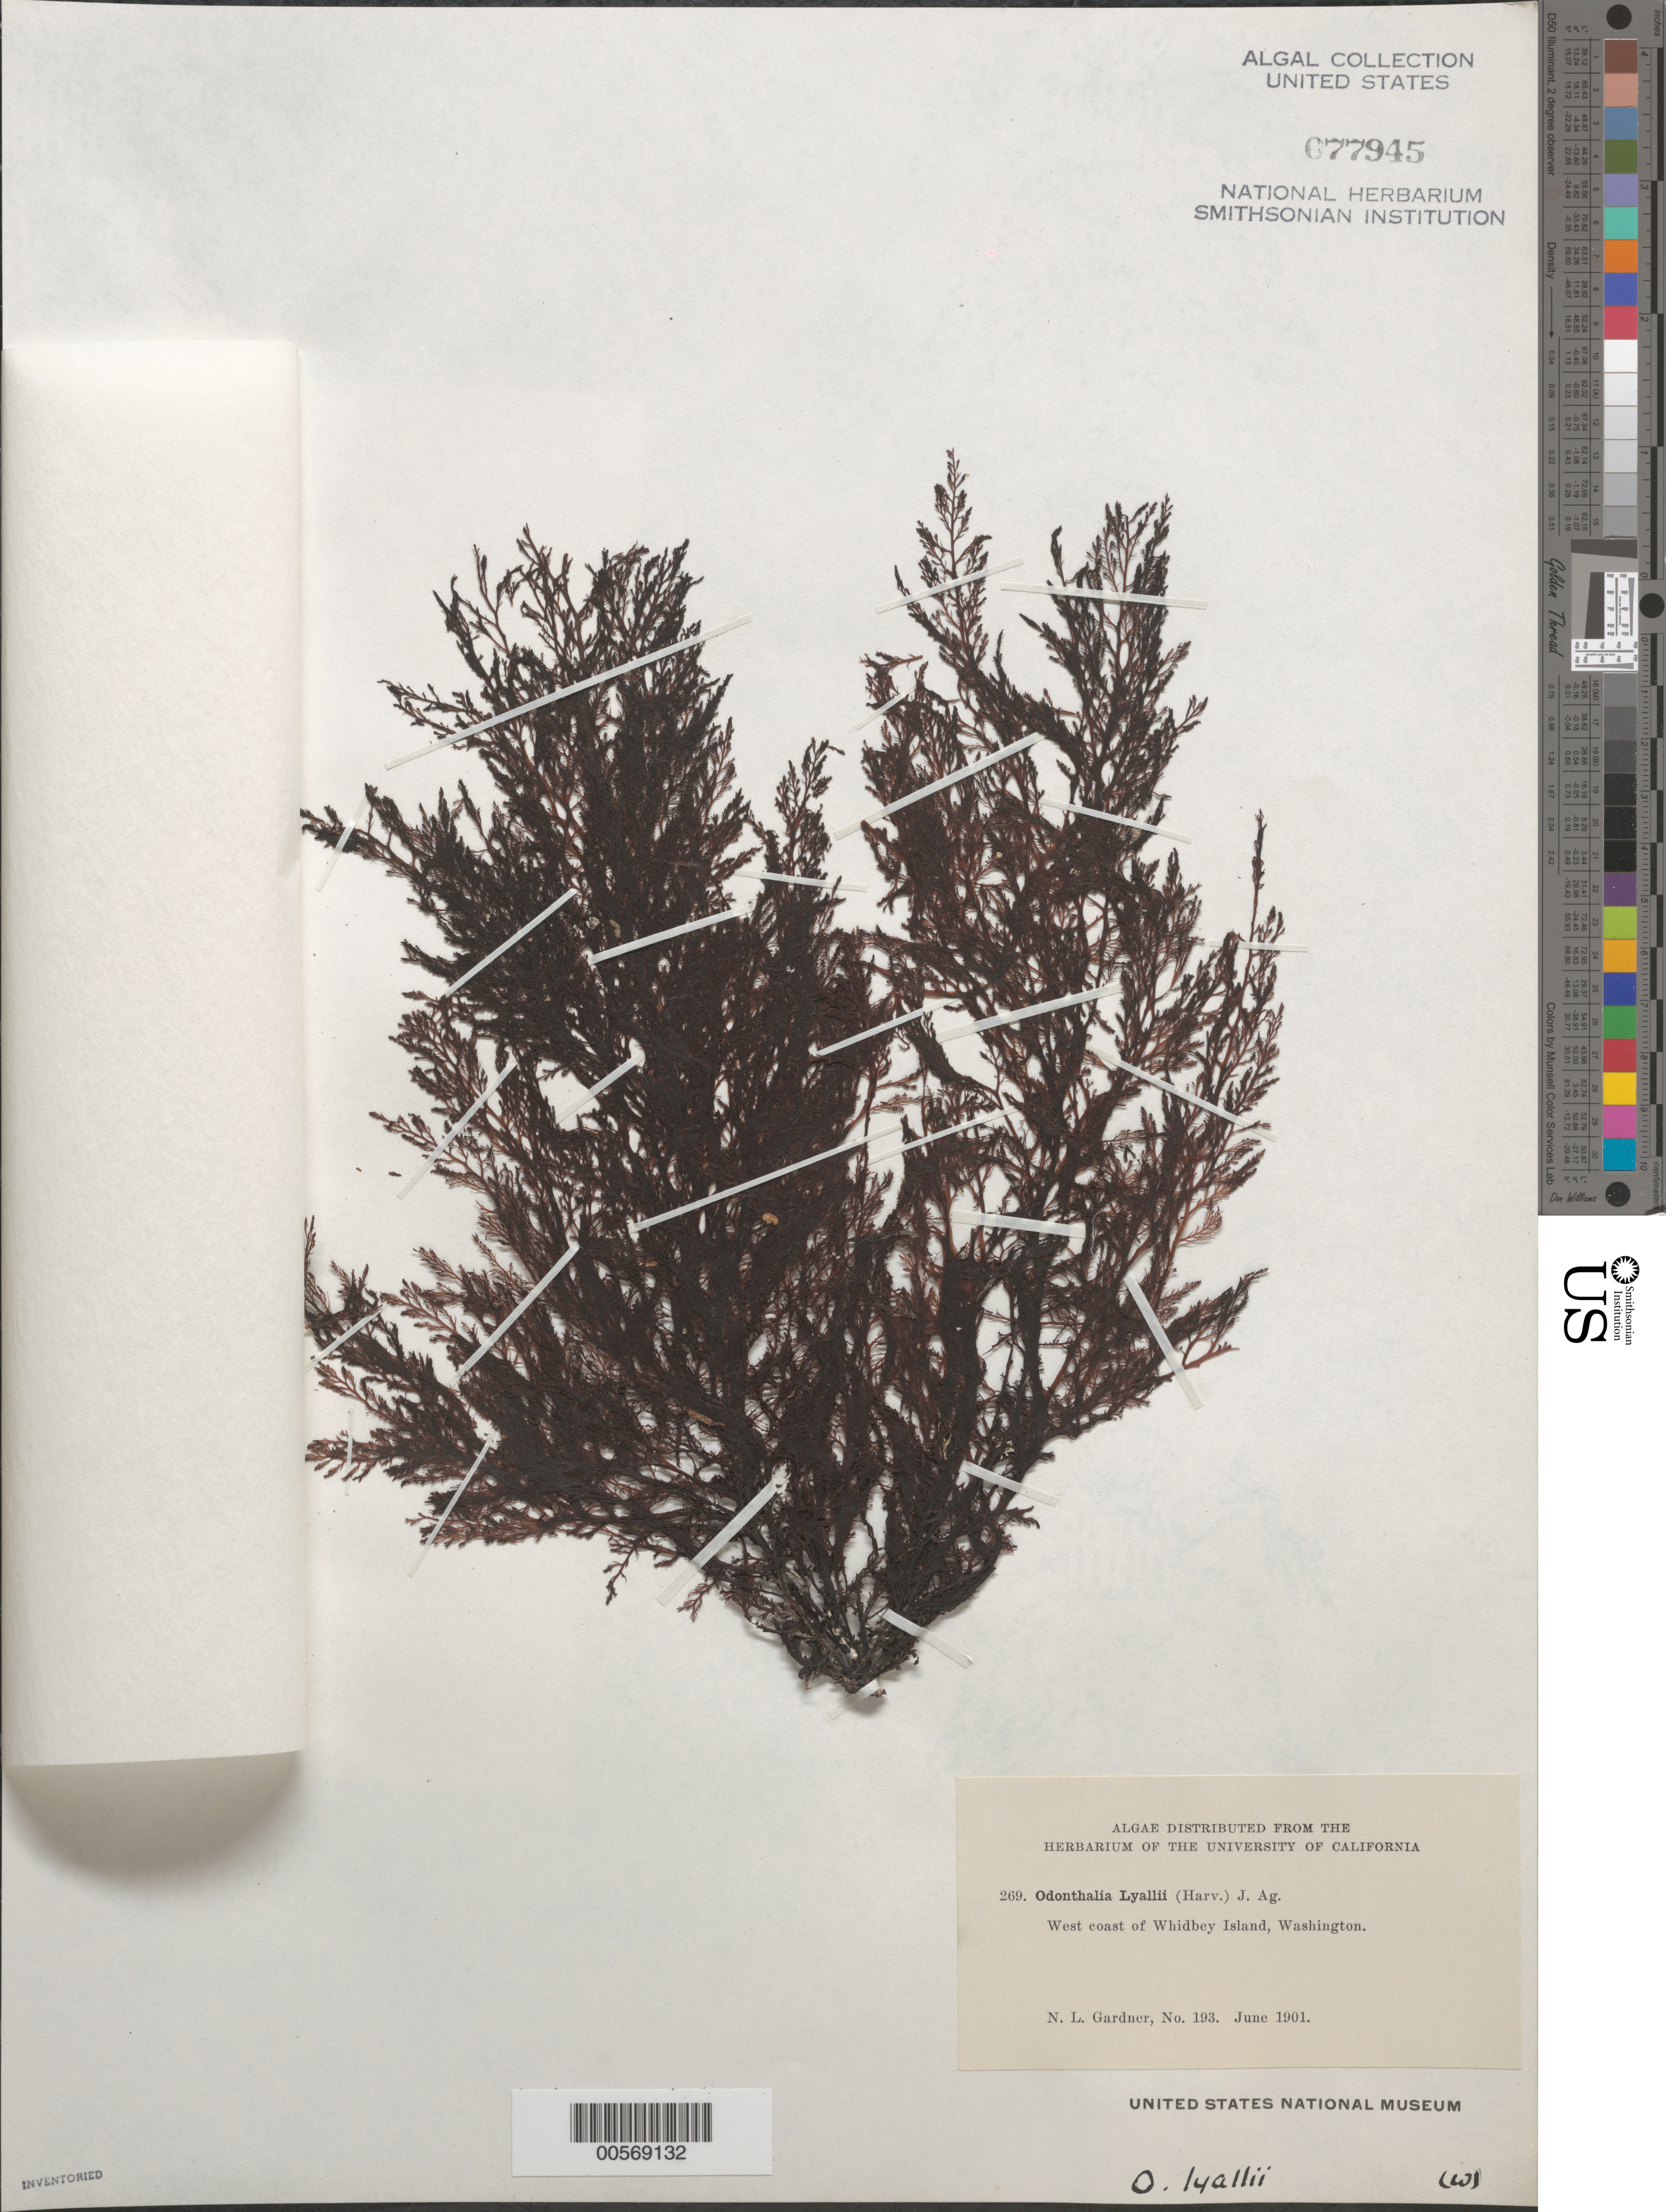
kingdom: Plantae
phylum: Rhodophyta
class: Florideophyceae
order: Ceramiales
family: Rhodomelaceae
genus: Odonthalia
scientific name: Odonthalia lyallii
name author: (Harv.) J. Agardh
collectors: N. Gardner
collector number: NLG 193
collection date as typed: Jun 1901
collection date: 1901-06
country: United States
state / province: Washington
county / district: Island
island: Whidbey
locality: West coast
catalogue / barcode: US 77945